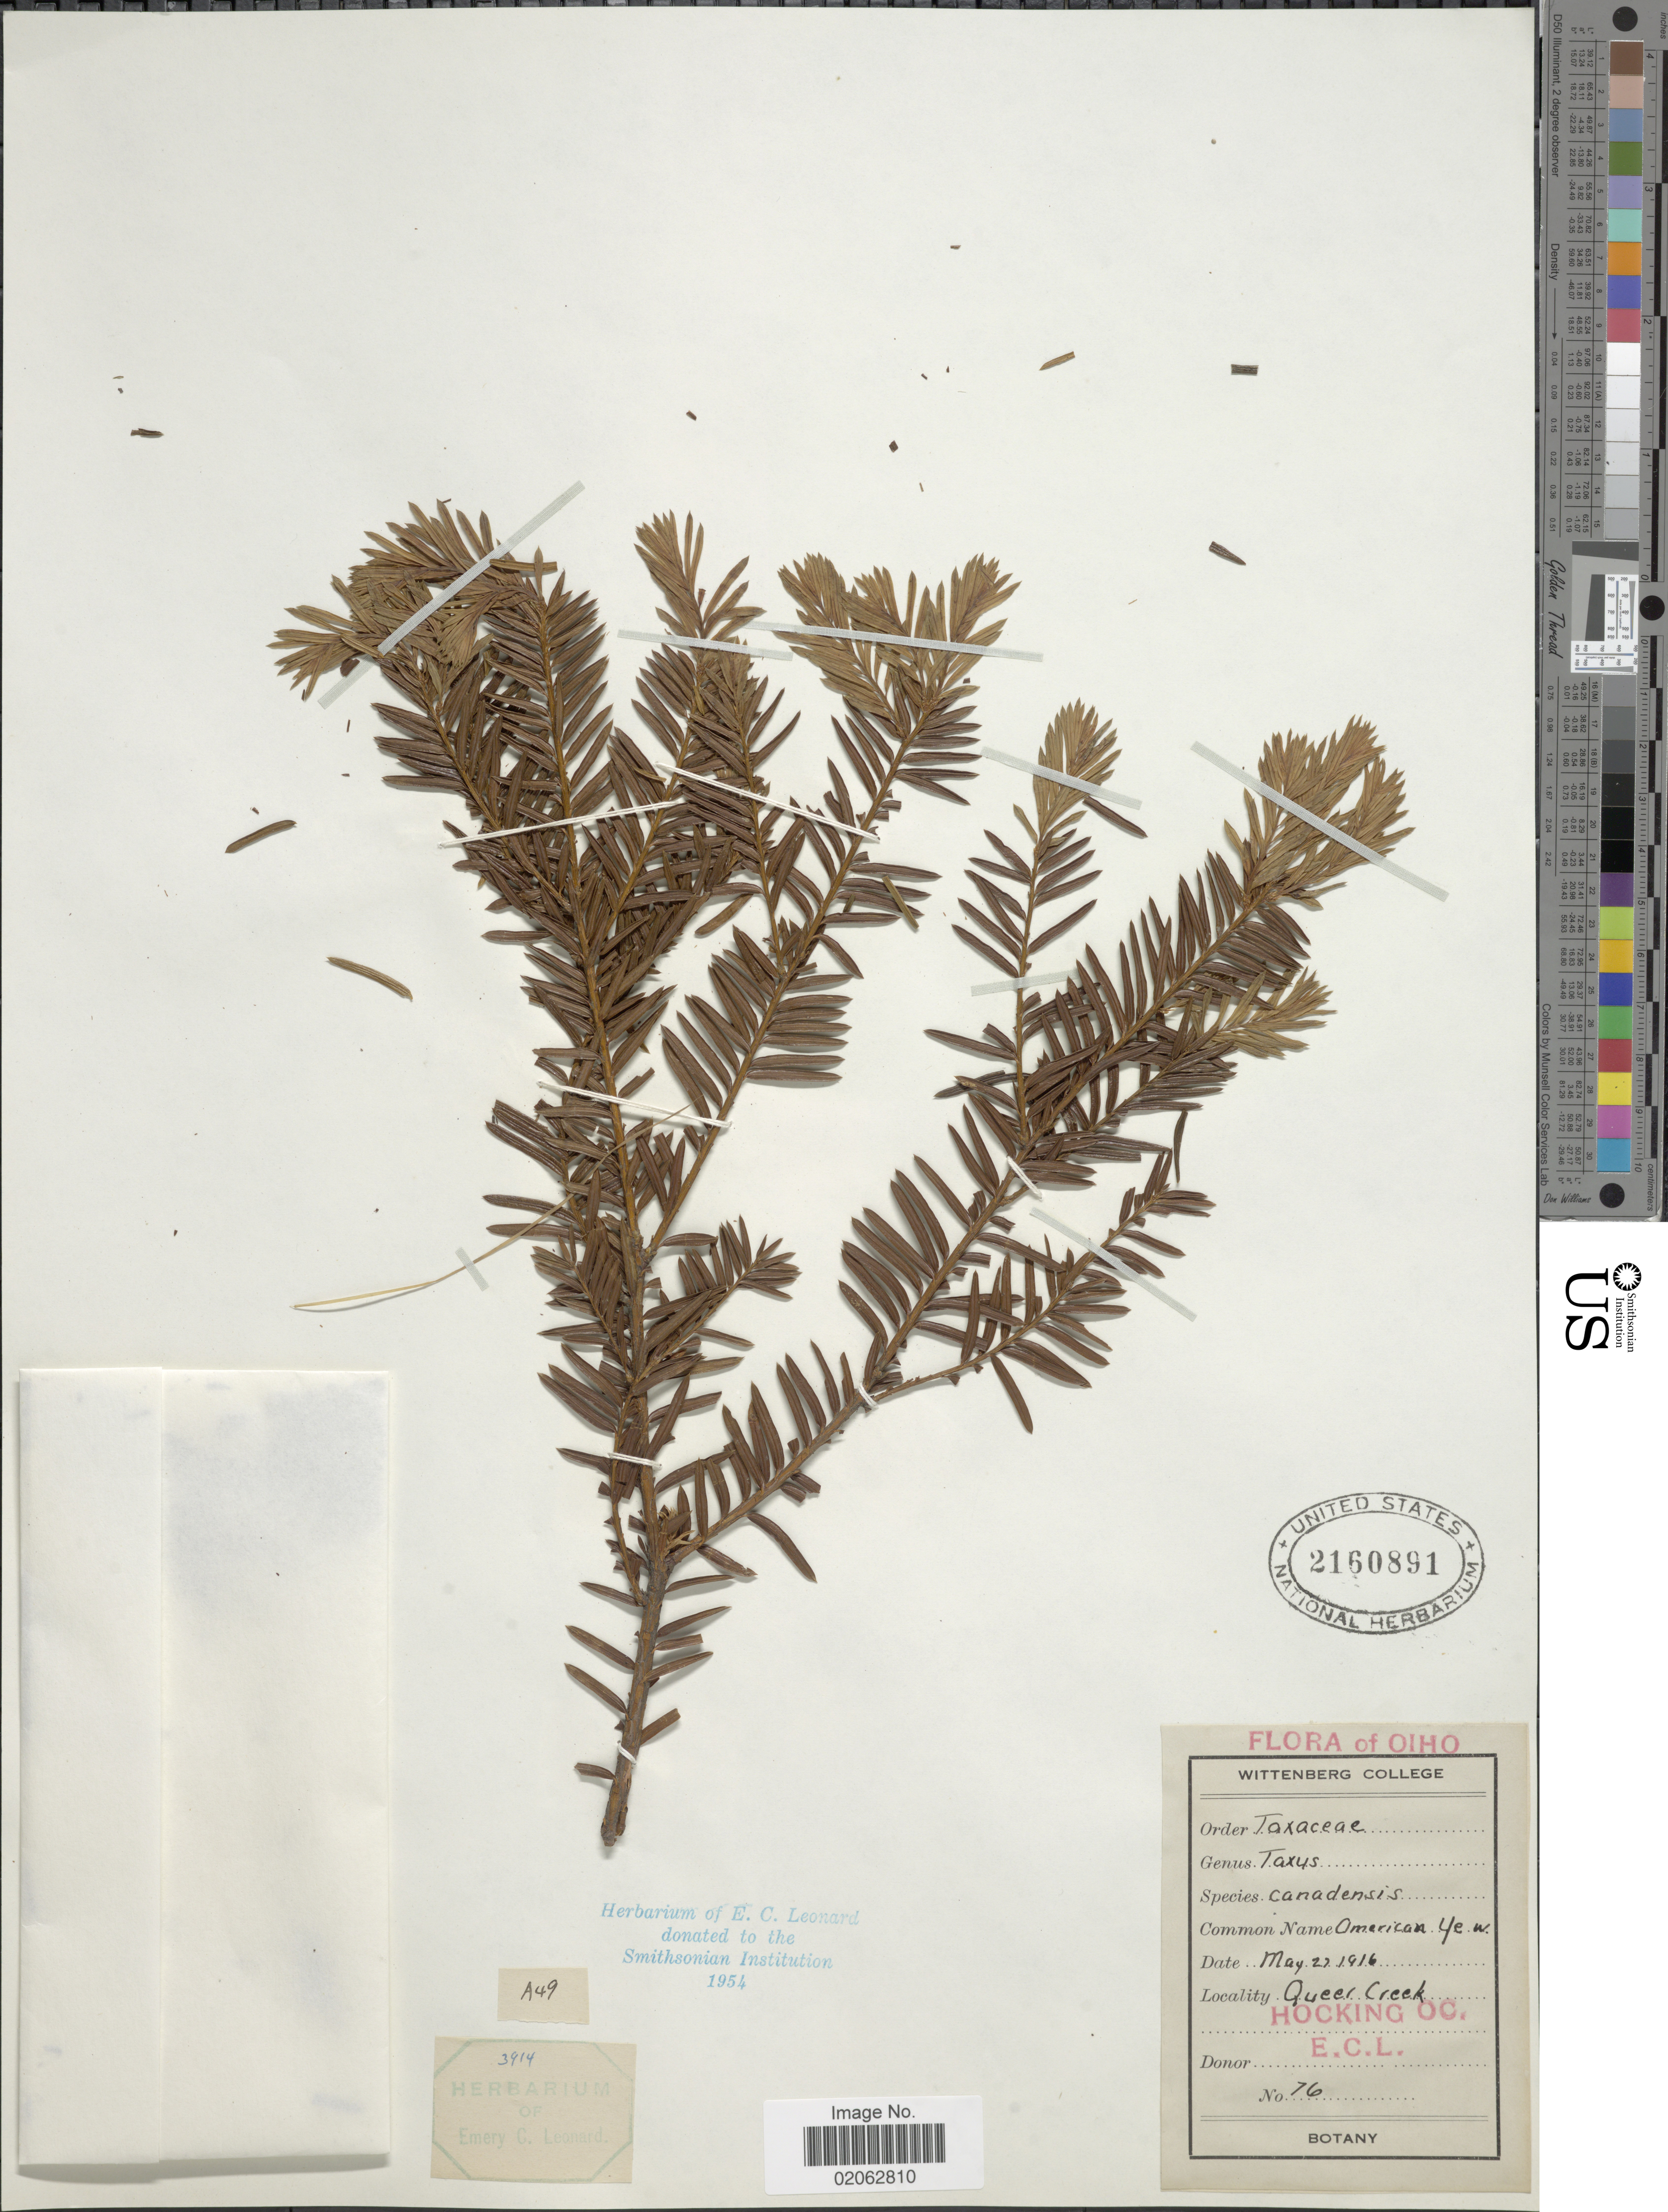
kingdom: Plantae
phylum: Tracheophyta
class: Pinopsida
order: Pinales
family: Taxaceae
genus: Taxus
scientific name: Taxus canadensis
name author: Marshall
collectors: E. C. Leonard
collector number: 76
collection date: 1916-05-27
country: United States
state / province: Ohio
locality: Queer Creek, Hocking Oc.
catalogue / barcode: US 2160891